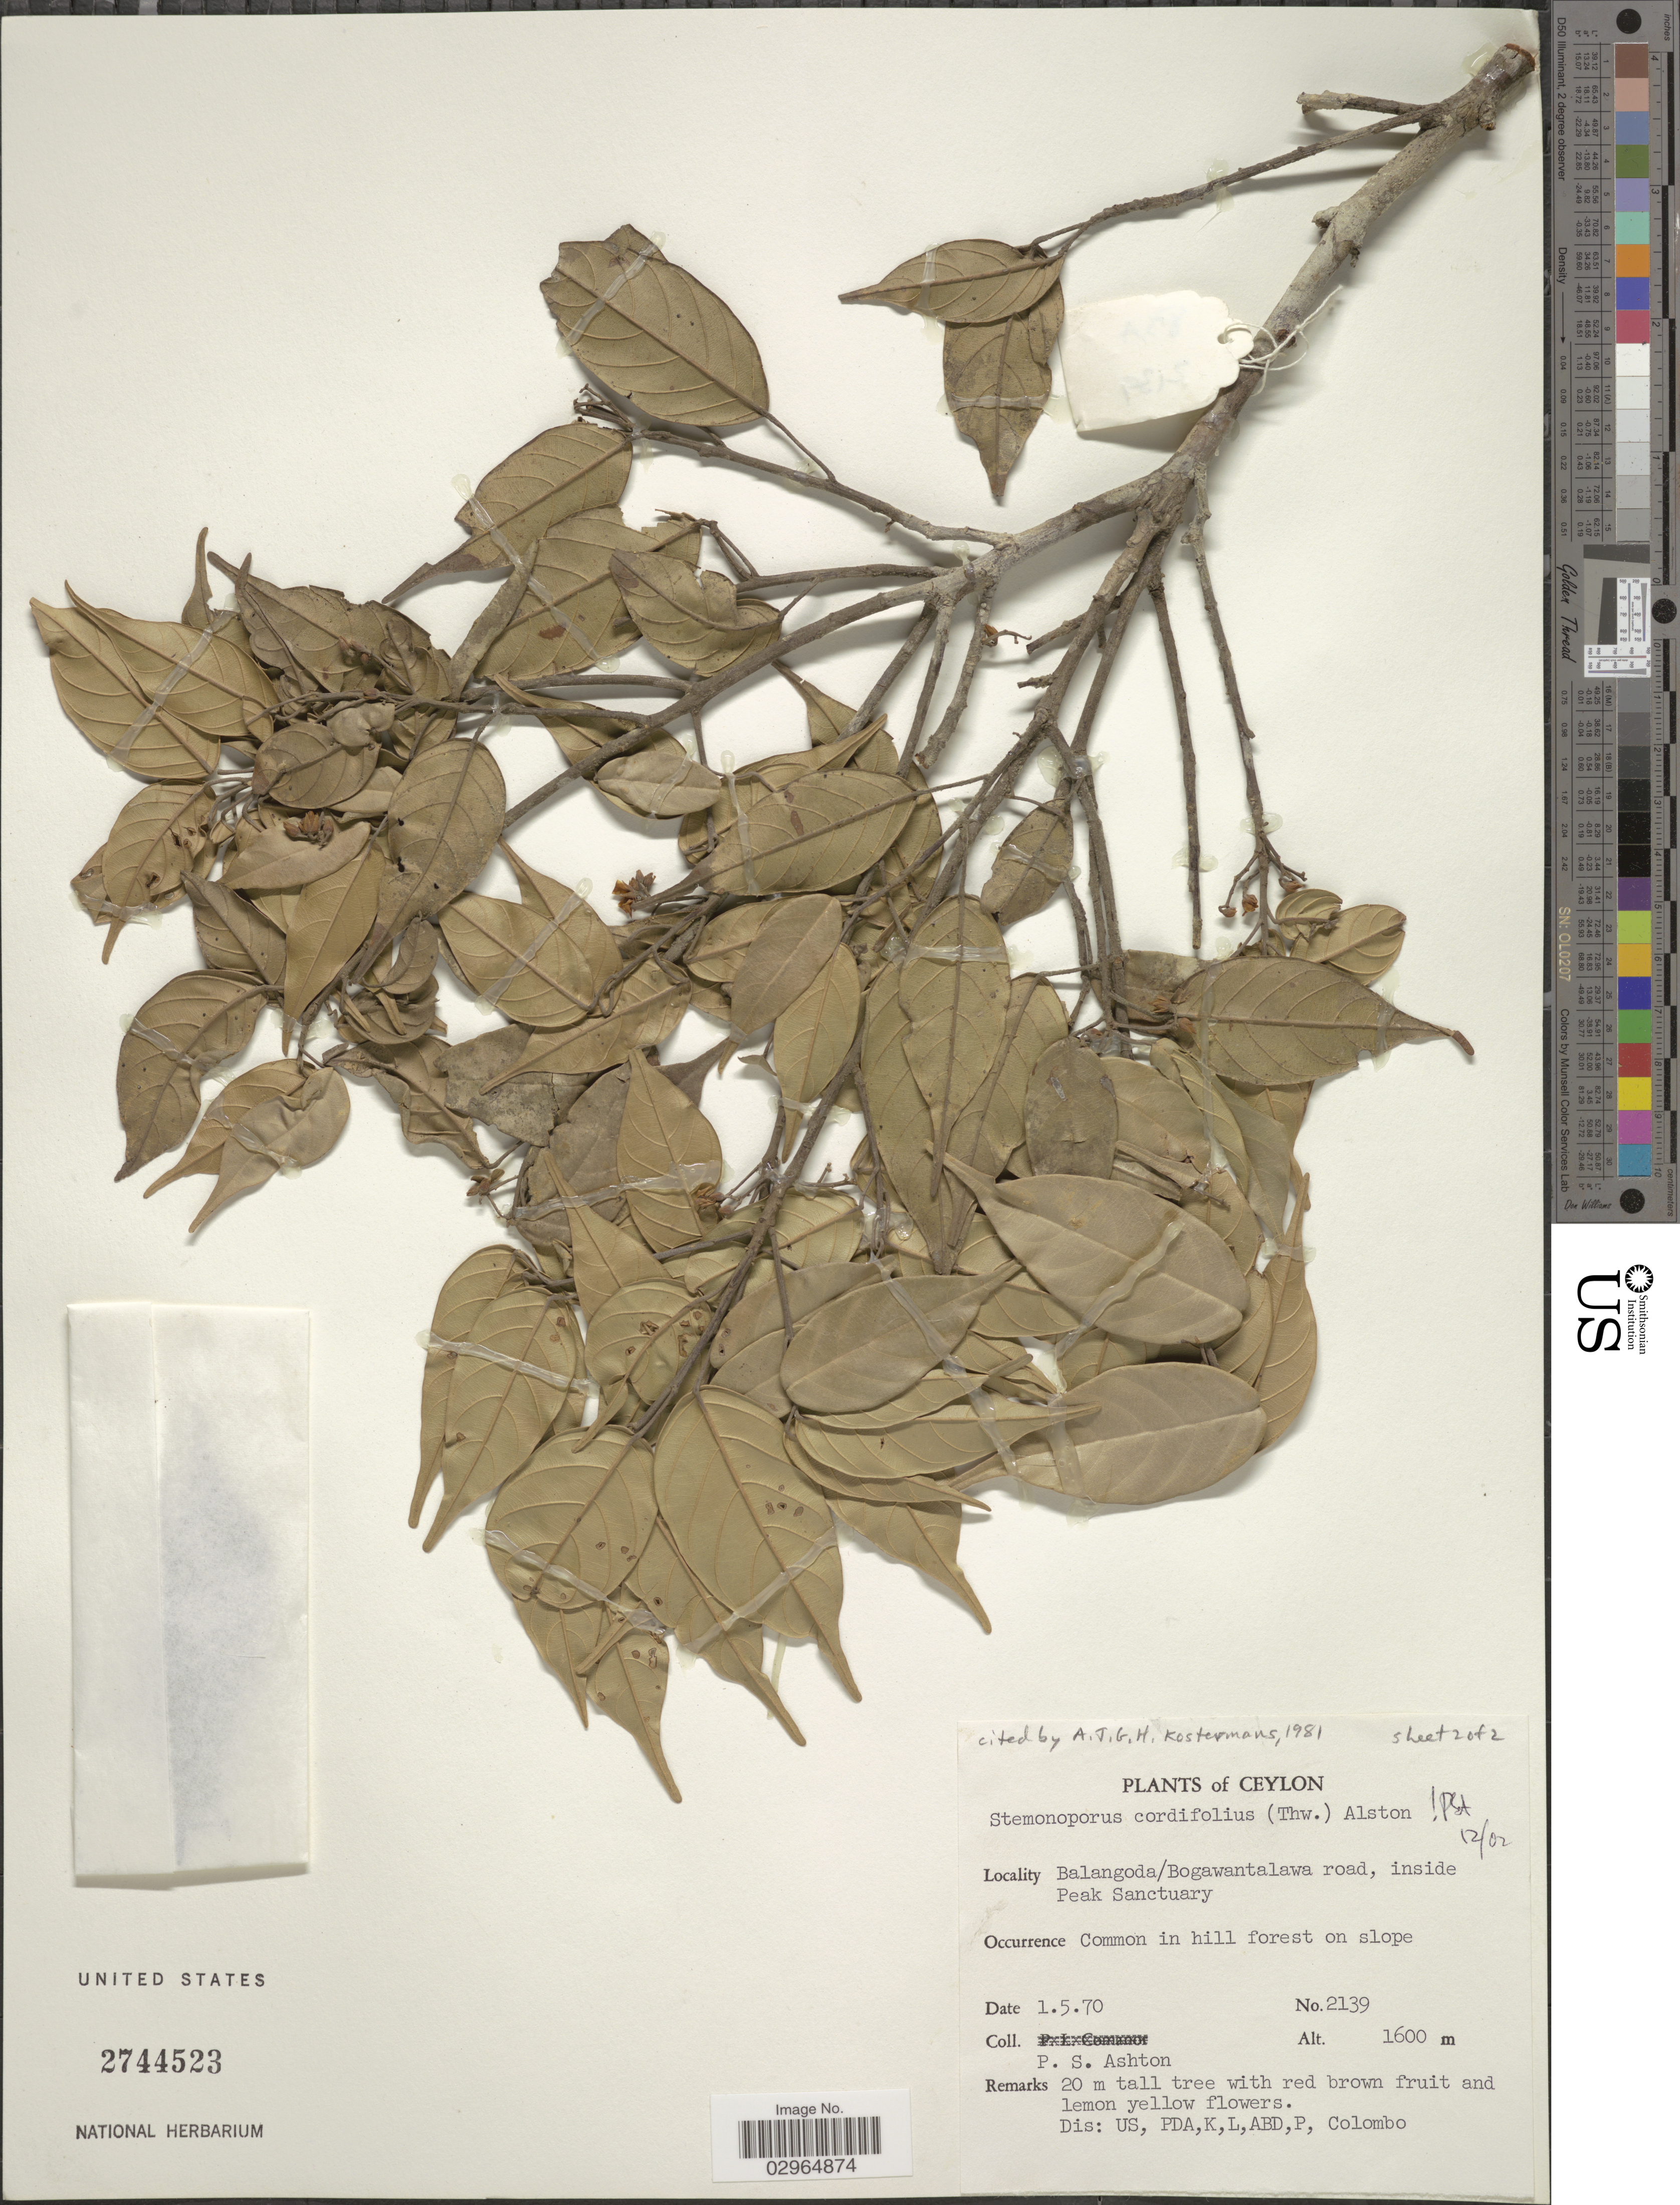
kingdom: Plantae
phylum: Tracheophyta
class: Magnoliopsida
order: Malvales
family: Dipterocarpaceae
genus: Stemonoporus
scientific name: Stemonoporus cordifolius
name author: (Thwaites) Alston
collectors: P. S. Ashton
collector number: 2139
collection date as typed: Transcribed d/m/y: 1/5/70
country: Sri Lanka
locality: Ceylon. Balangoda/Bogawantalawa road, inside Peak Sanctuary.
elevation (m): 1600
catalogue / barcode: US 2744523